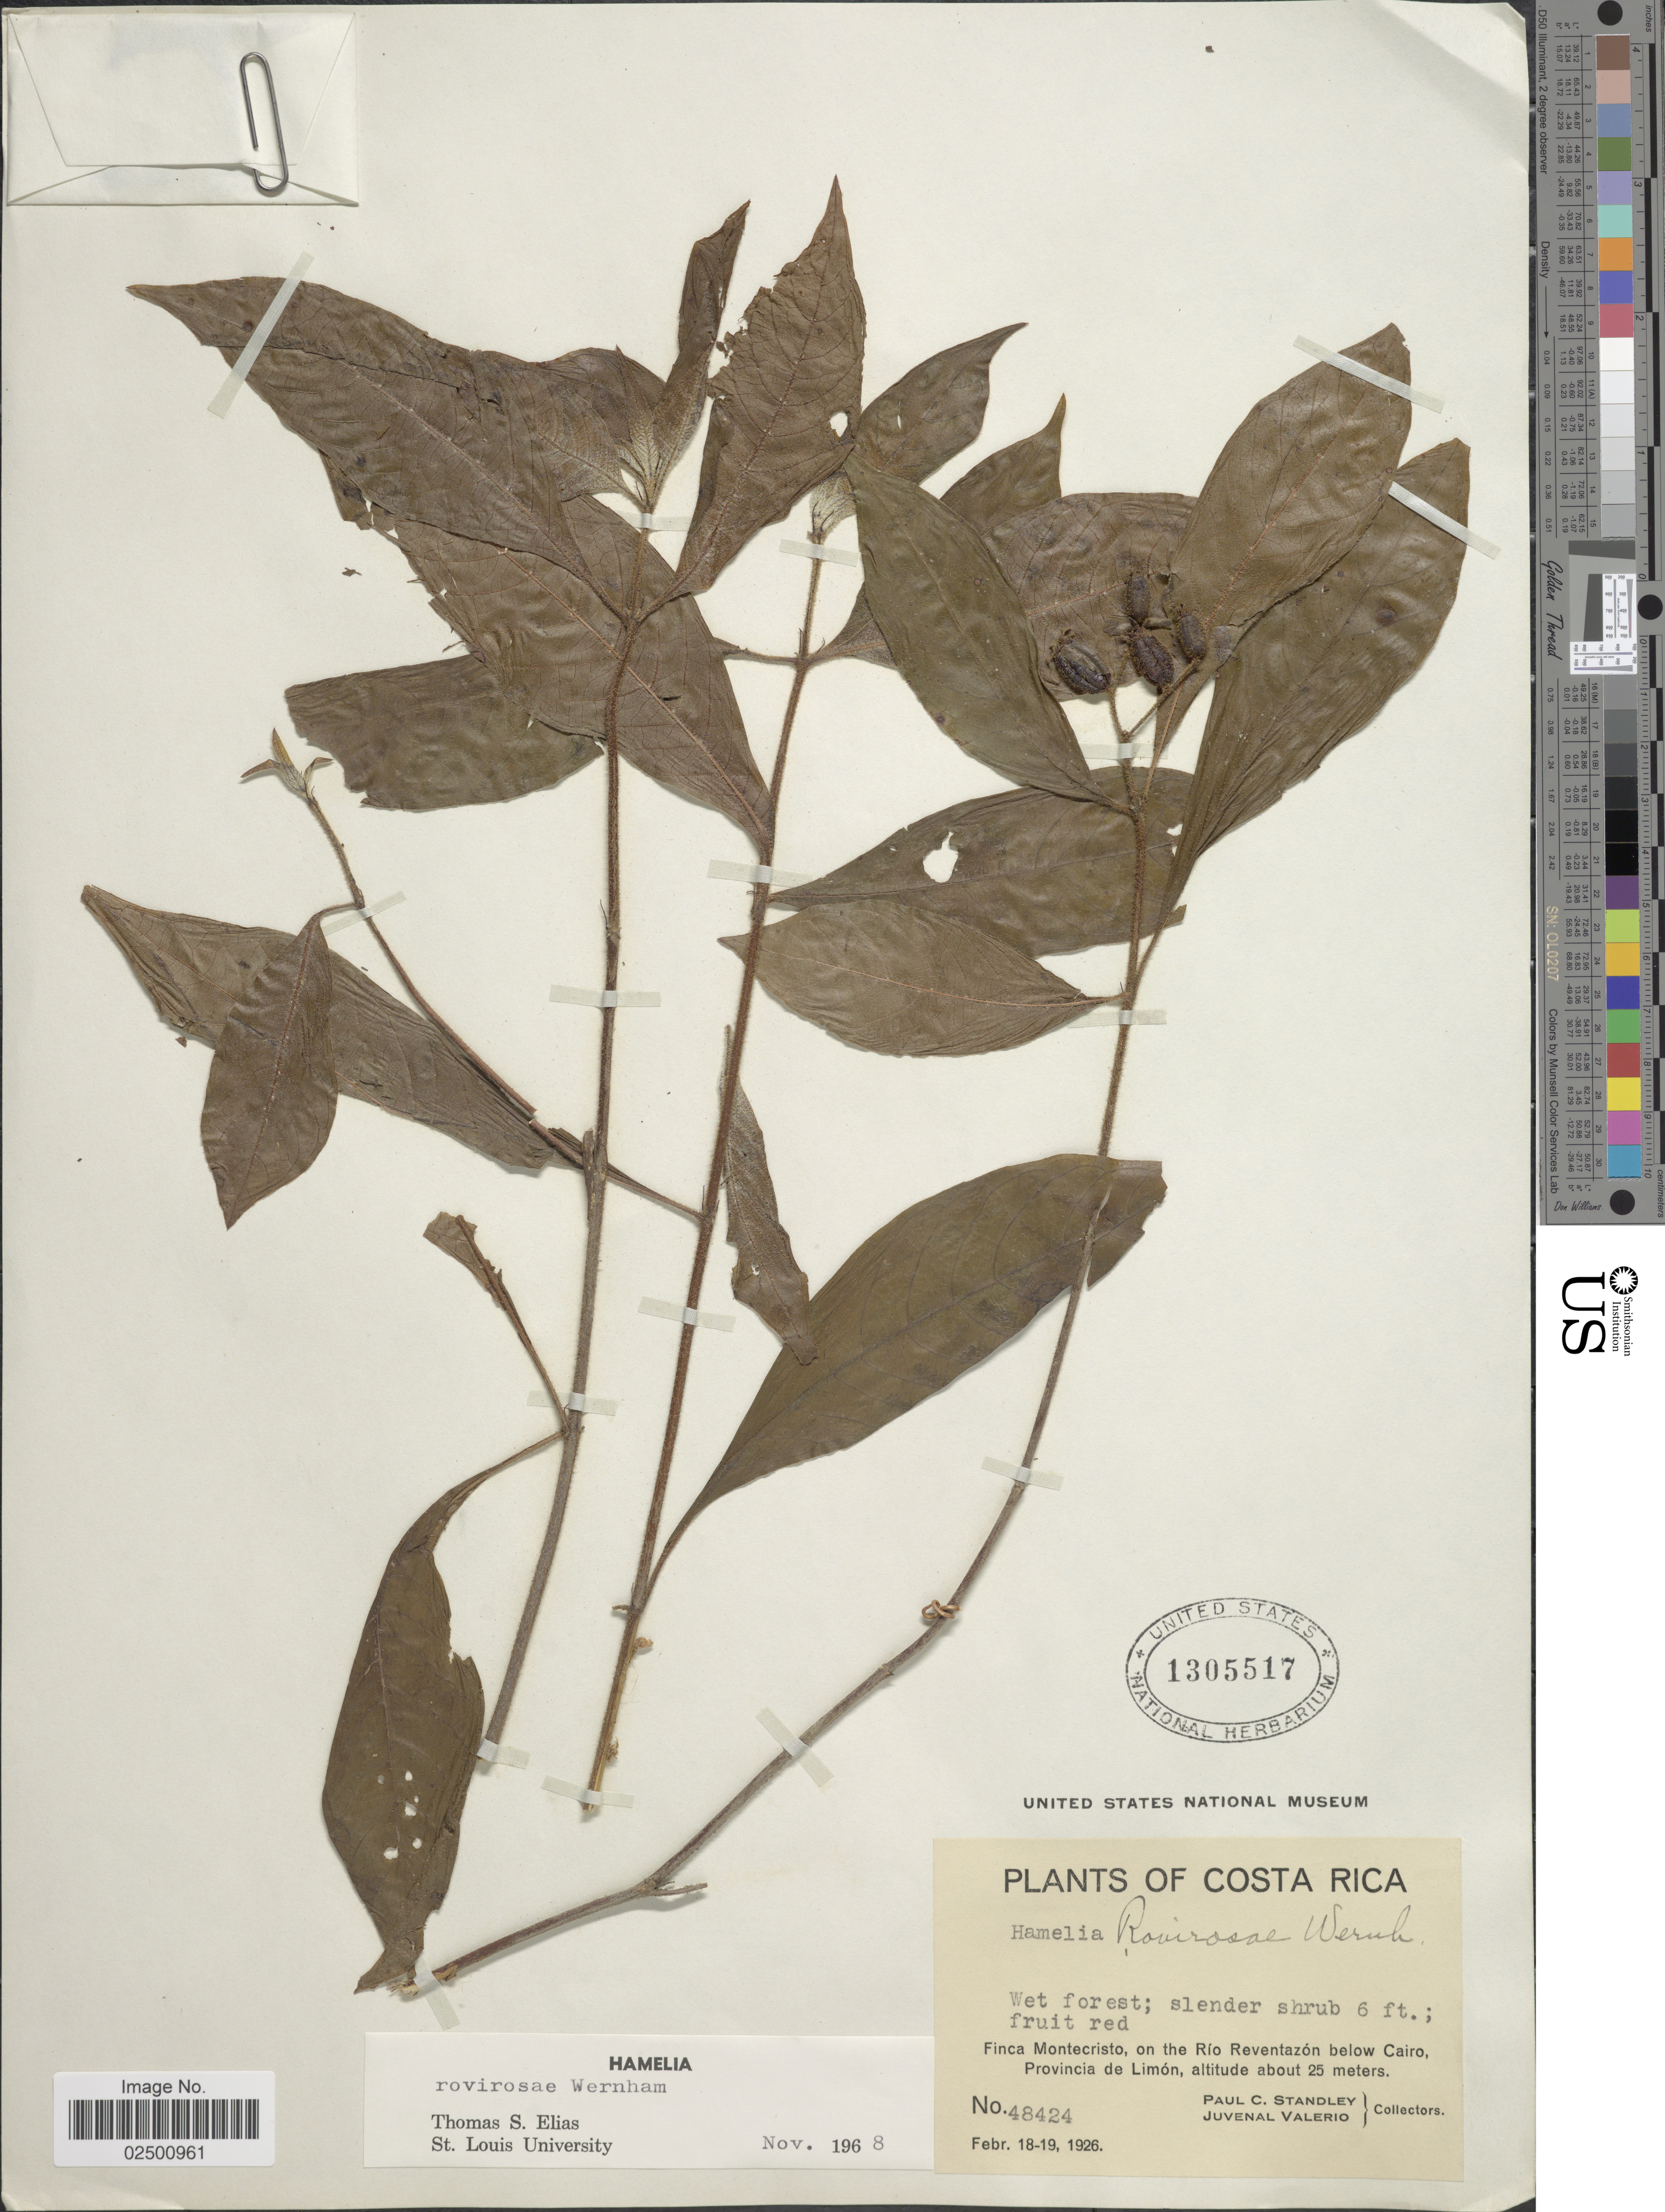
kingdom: Plantae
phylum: Tracheophyta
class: Magnoliopsida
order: Gentianales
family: Rubiaceae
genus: Hamelia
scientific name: Hamelia rovirosae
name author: Wernham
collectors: P. C. Standley & J. Valerio R.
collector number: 48424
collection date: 1926-02-18/1926-02-19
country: Costa Rica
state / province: Limón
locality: Finca Montecristo, on the Rio Reventazon below Cairo, Provincia de Limon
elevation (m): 25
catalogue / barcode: US 1305517